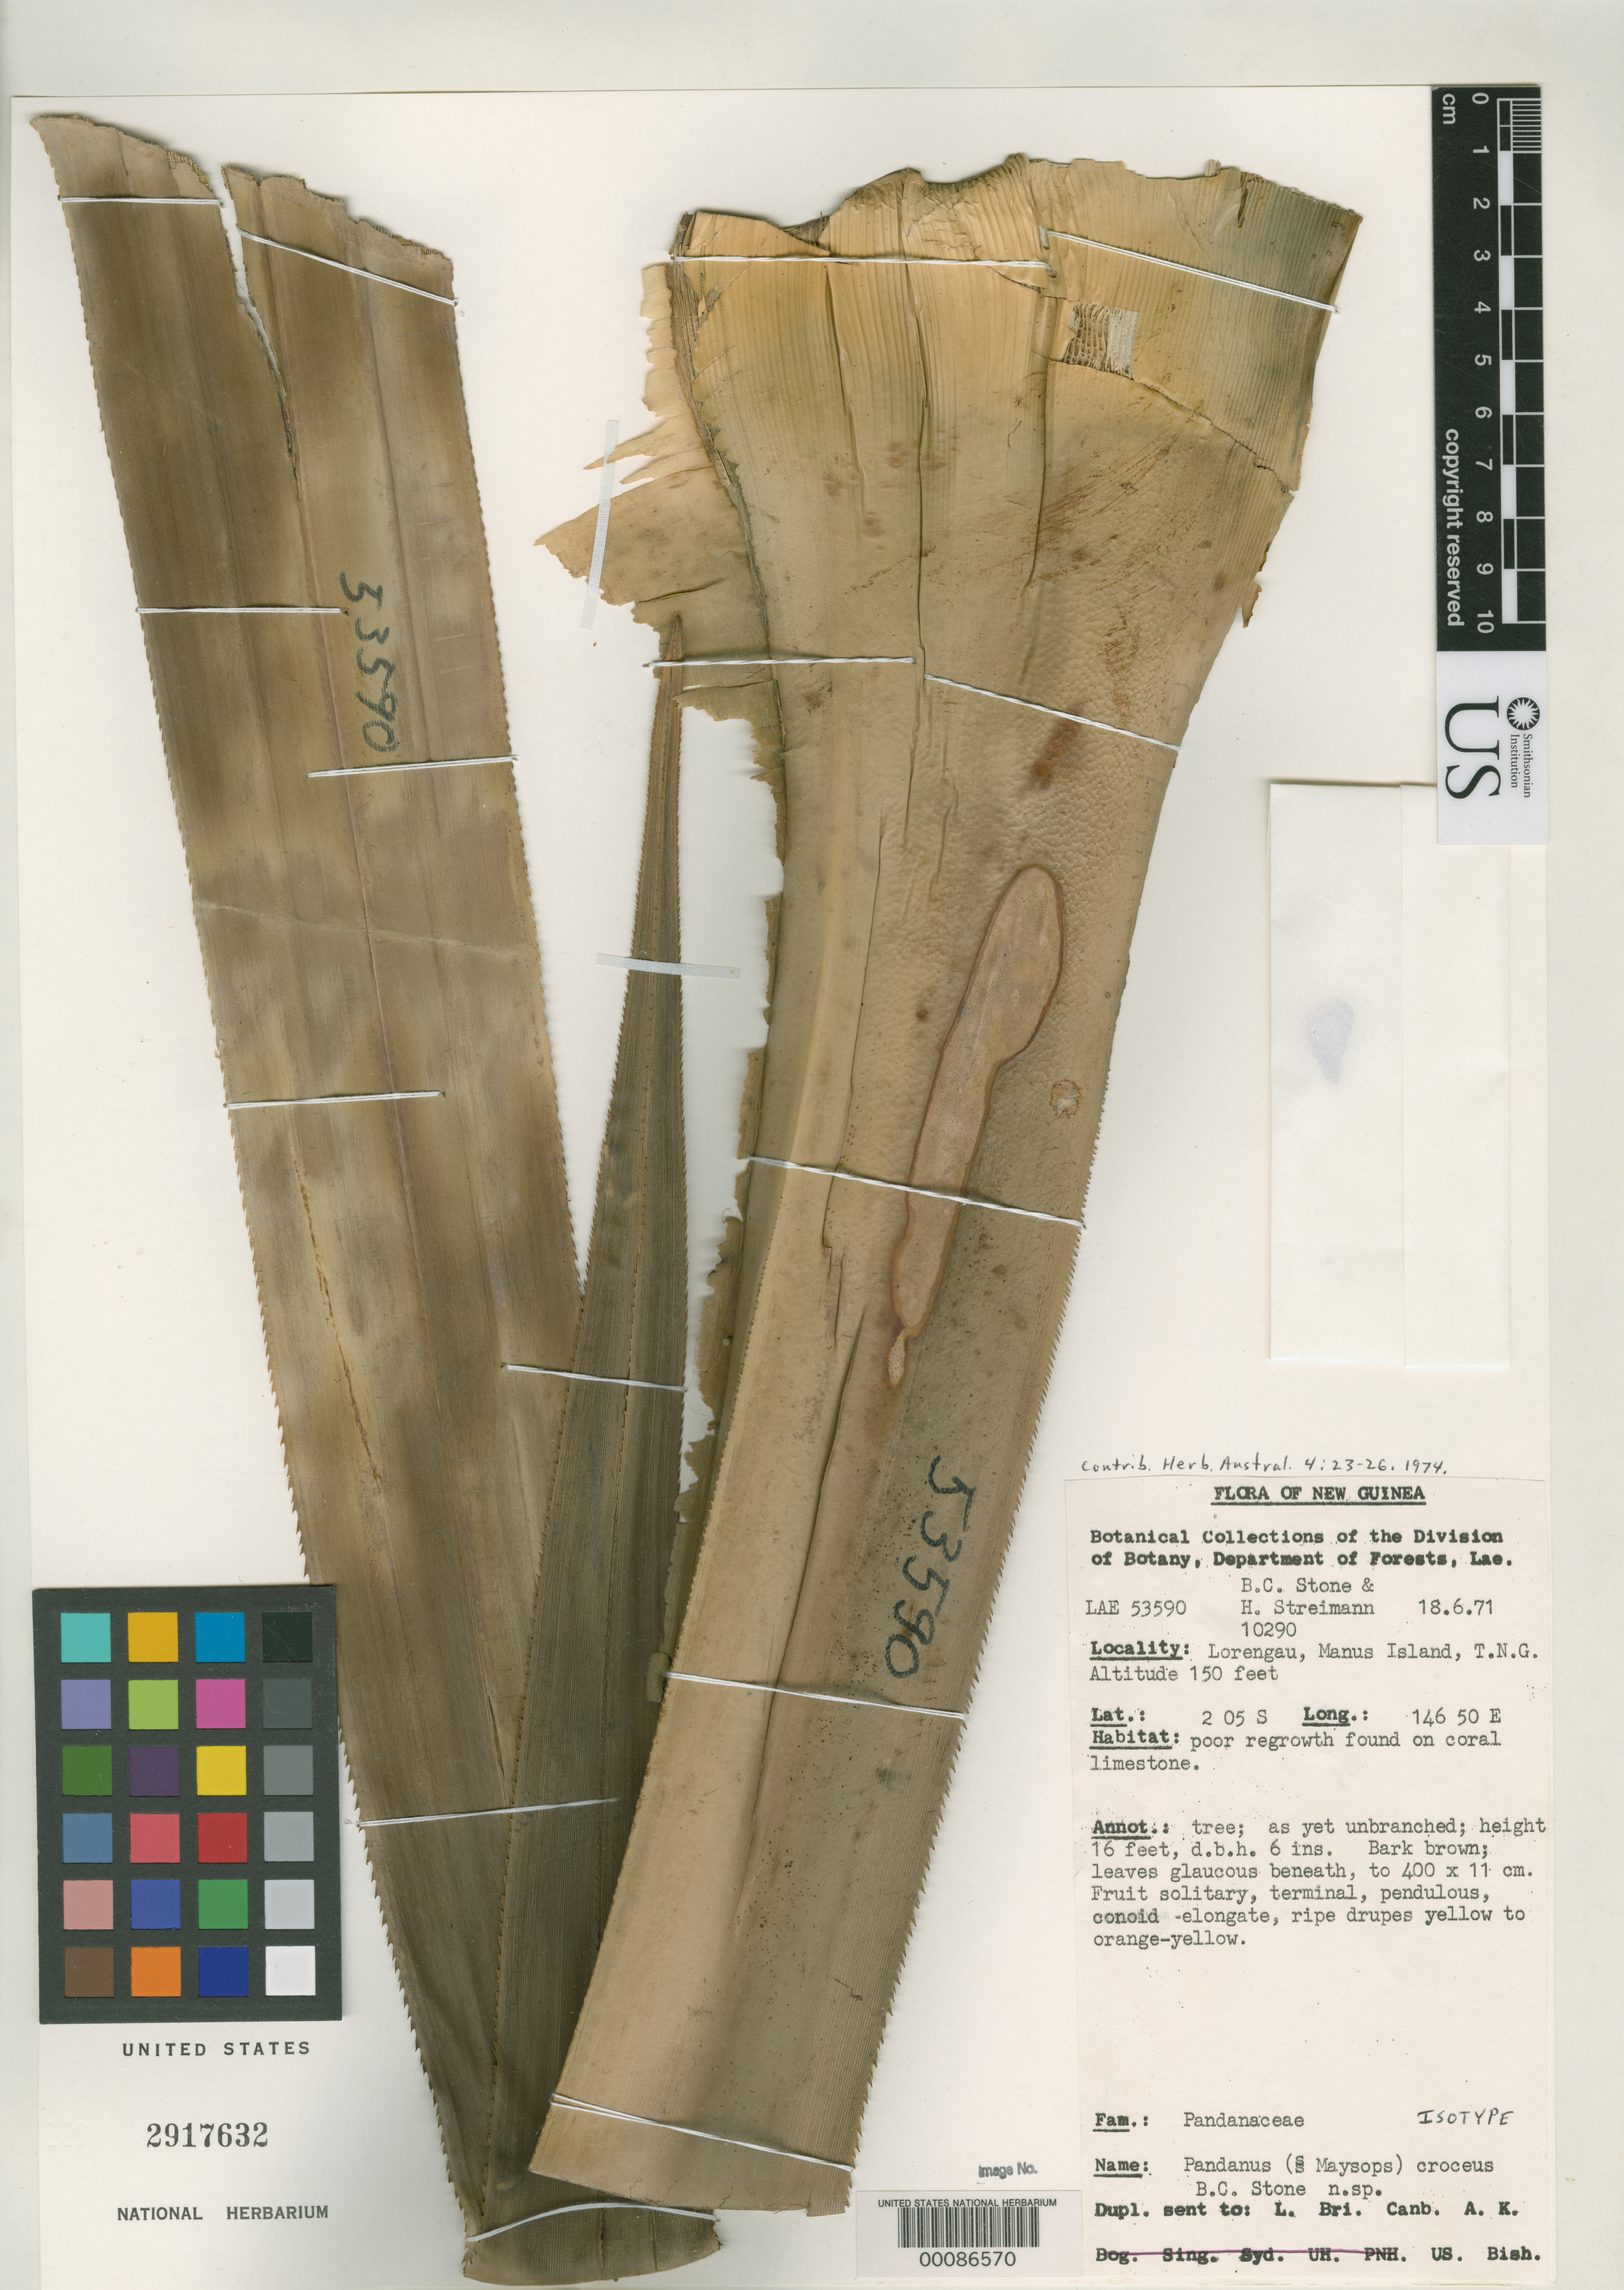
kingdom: Plantae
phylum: Tracheophyta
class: Liliopsida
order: Pandanales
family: Pandanaceae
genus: Pandanus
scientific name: Pandanus croceus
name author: B.C. Stone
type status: Isotype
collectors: B. C. Stone & H. Streimann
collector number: LAE 53590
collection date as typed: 18 Jun 1971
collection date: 1971-06-18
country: Papua New Guinea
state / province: Manus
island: Manus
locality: Lorengau, Admiralty Is., Bismark Arch.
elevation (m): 46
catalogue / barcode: US 2917632